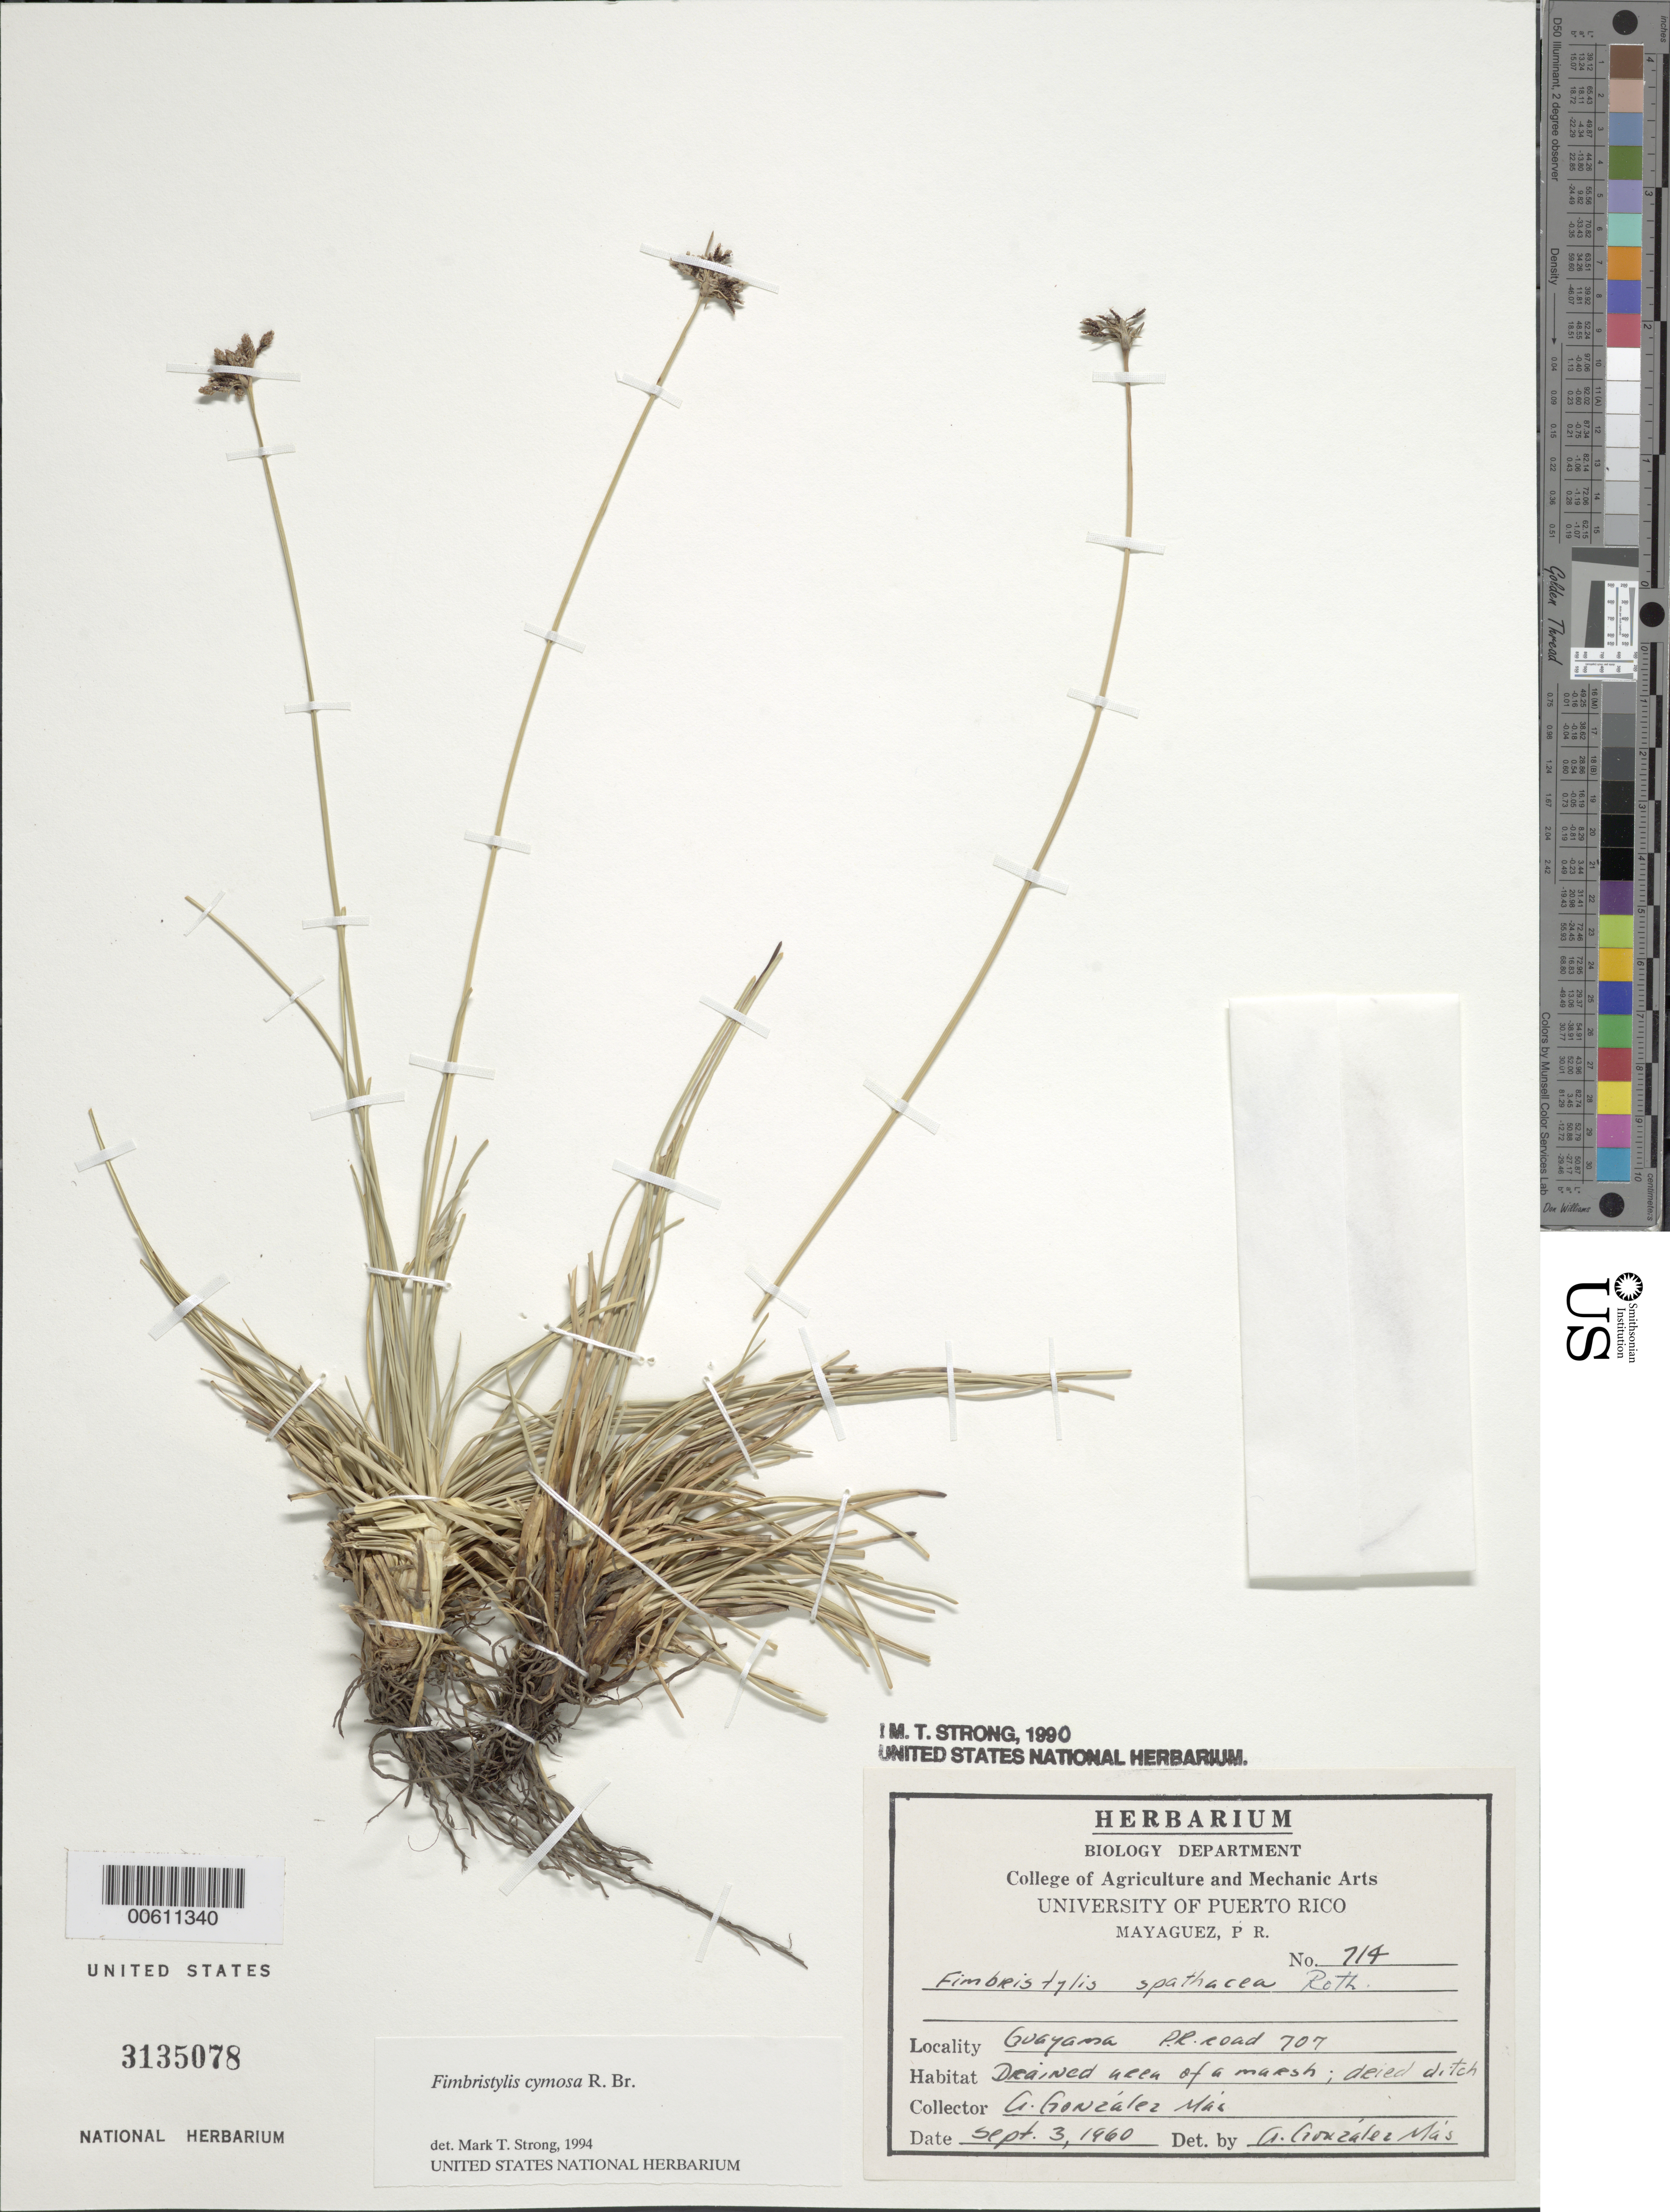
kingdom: Plantae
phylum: Tracheophyta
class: Liliopsida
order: Poales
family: Cyperaceae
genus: Fimbristylis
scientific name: Fimbristylis cymosa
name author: R. Br.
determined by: Strong, M. T., (US), Smithsonian Institution - National Museum of Natural History (UNITED STATES)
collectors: A. González Más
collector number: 714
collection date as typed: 03 Sep 1960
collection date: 1960-09-03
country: Puerto Rico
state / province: Guayama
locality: Guayama: Rd. 707.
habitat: Drained area of muddy marsh; dried ditch.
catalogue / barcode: US 3135078